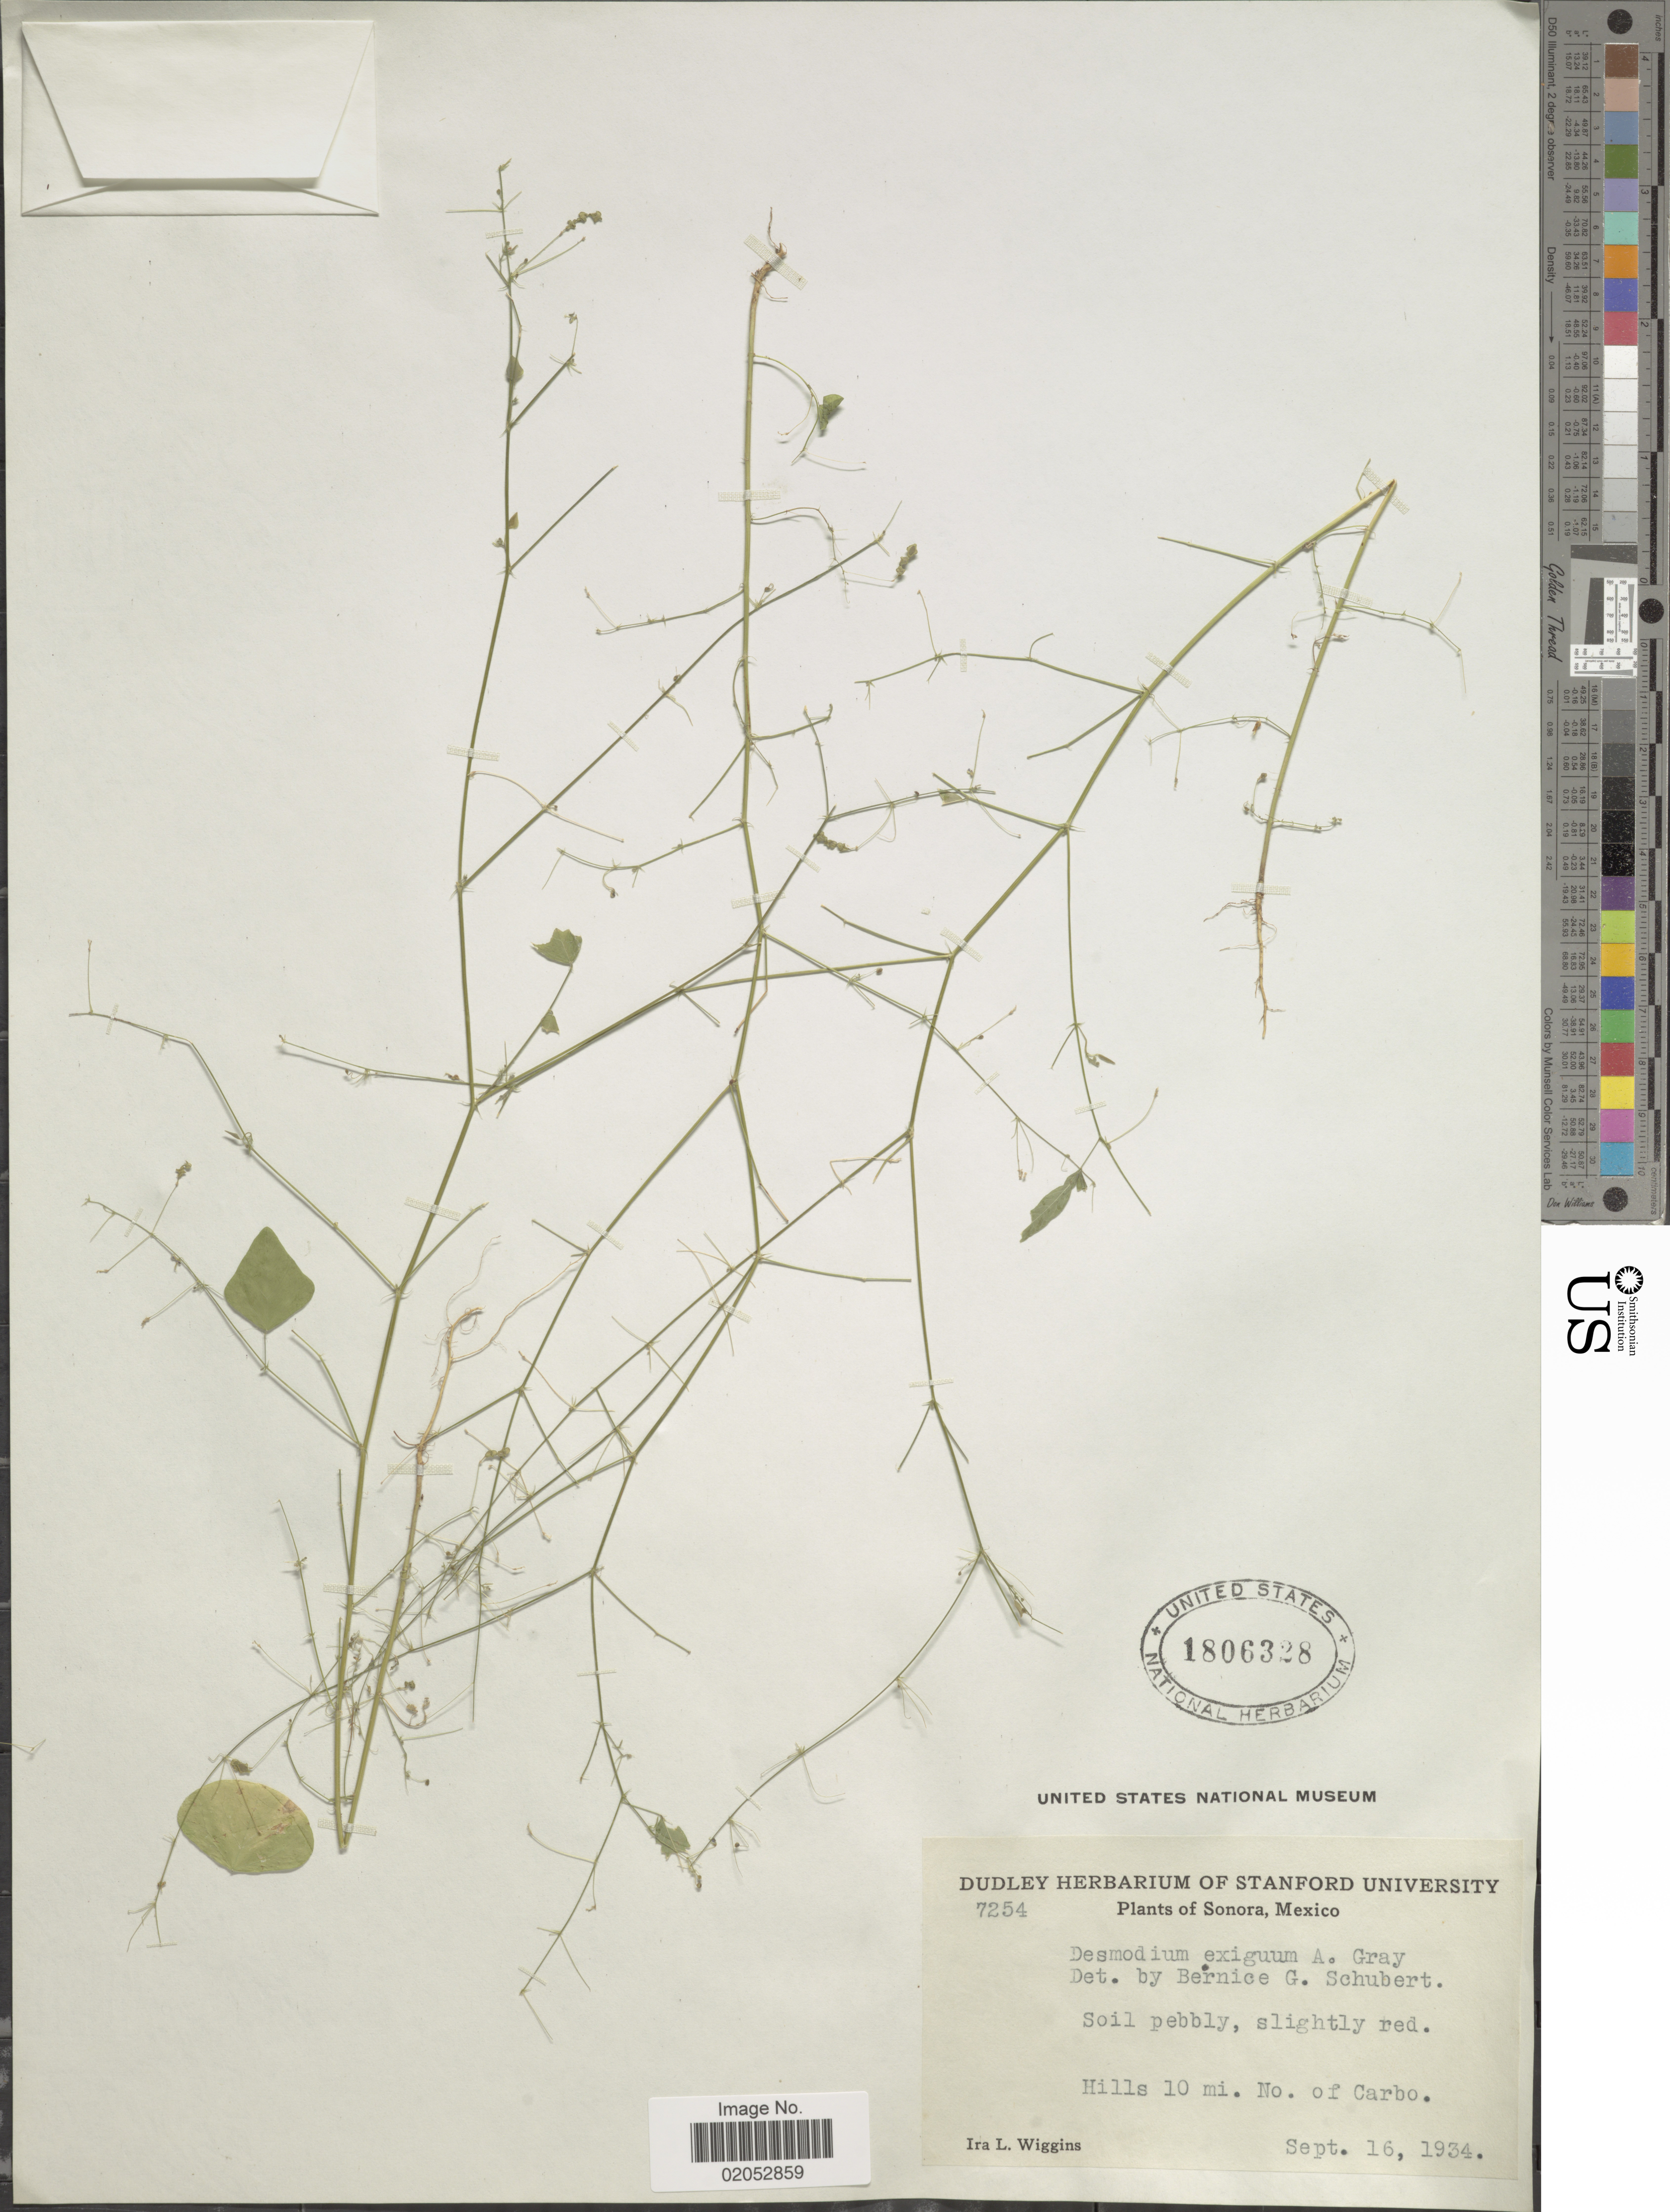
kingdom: Plantae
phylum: Tracheophyta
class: Magnoliopsida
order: Fabales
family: Fabaceae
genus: Desmodium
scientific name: Desmodium procumbens var. exiguum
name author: (A. Gray) B.G. Schub.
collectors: I. L. Wiggins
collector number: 7254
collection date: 1934-09-16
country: Mexico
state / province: Sonora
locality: Hills 10 mi. No of Carbo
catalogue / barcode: US 1806328